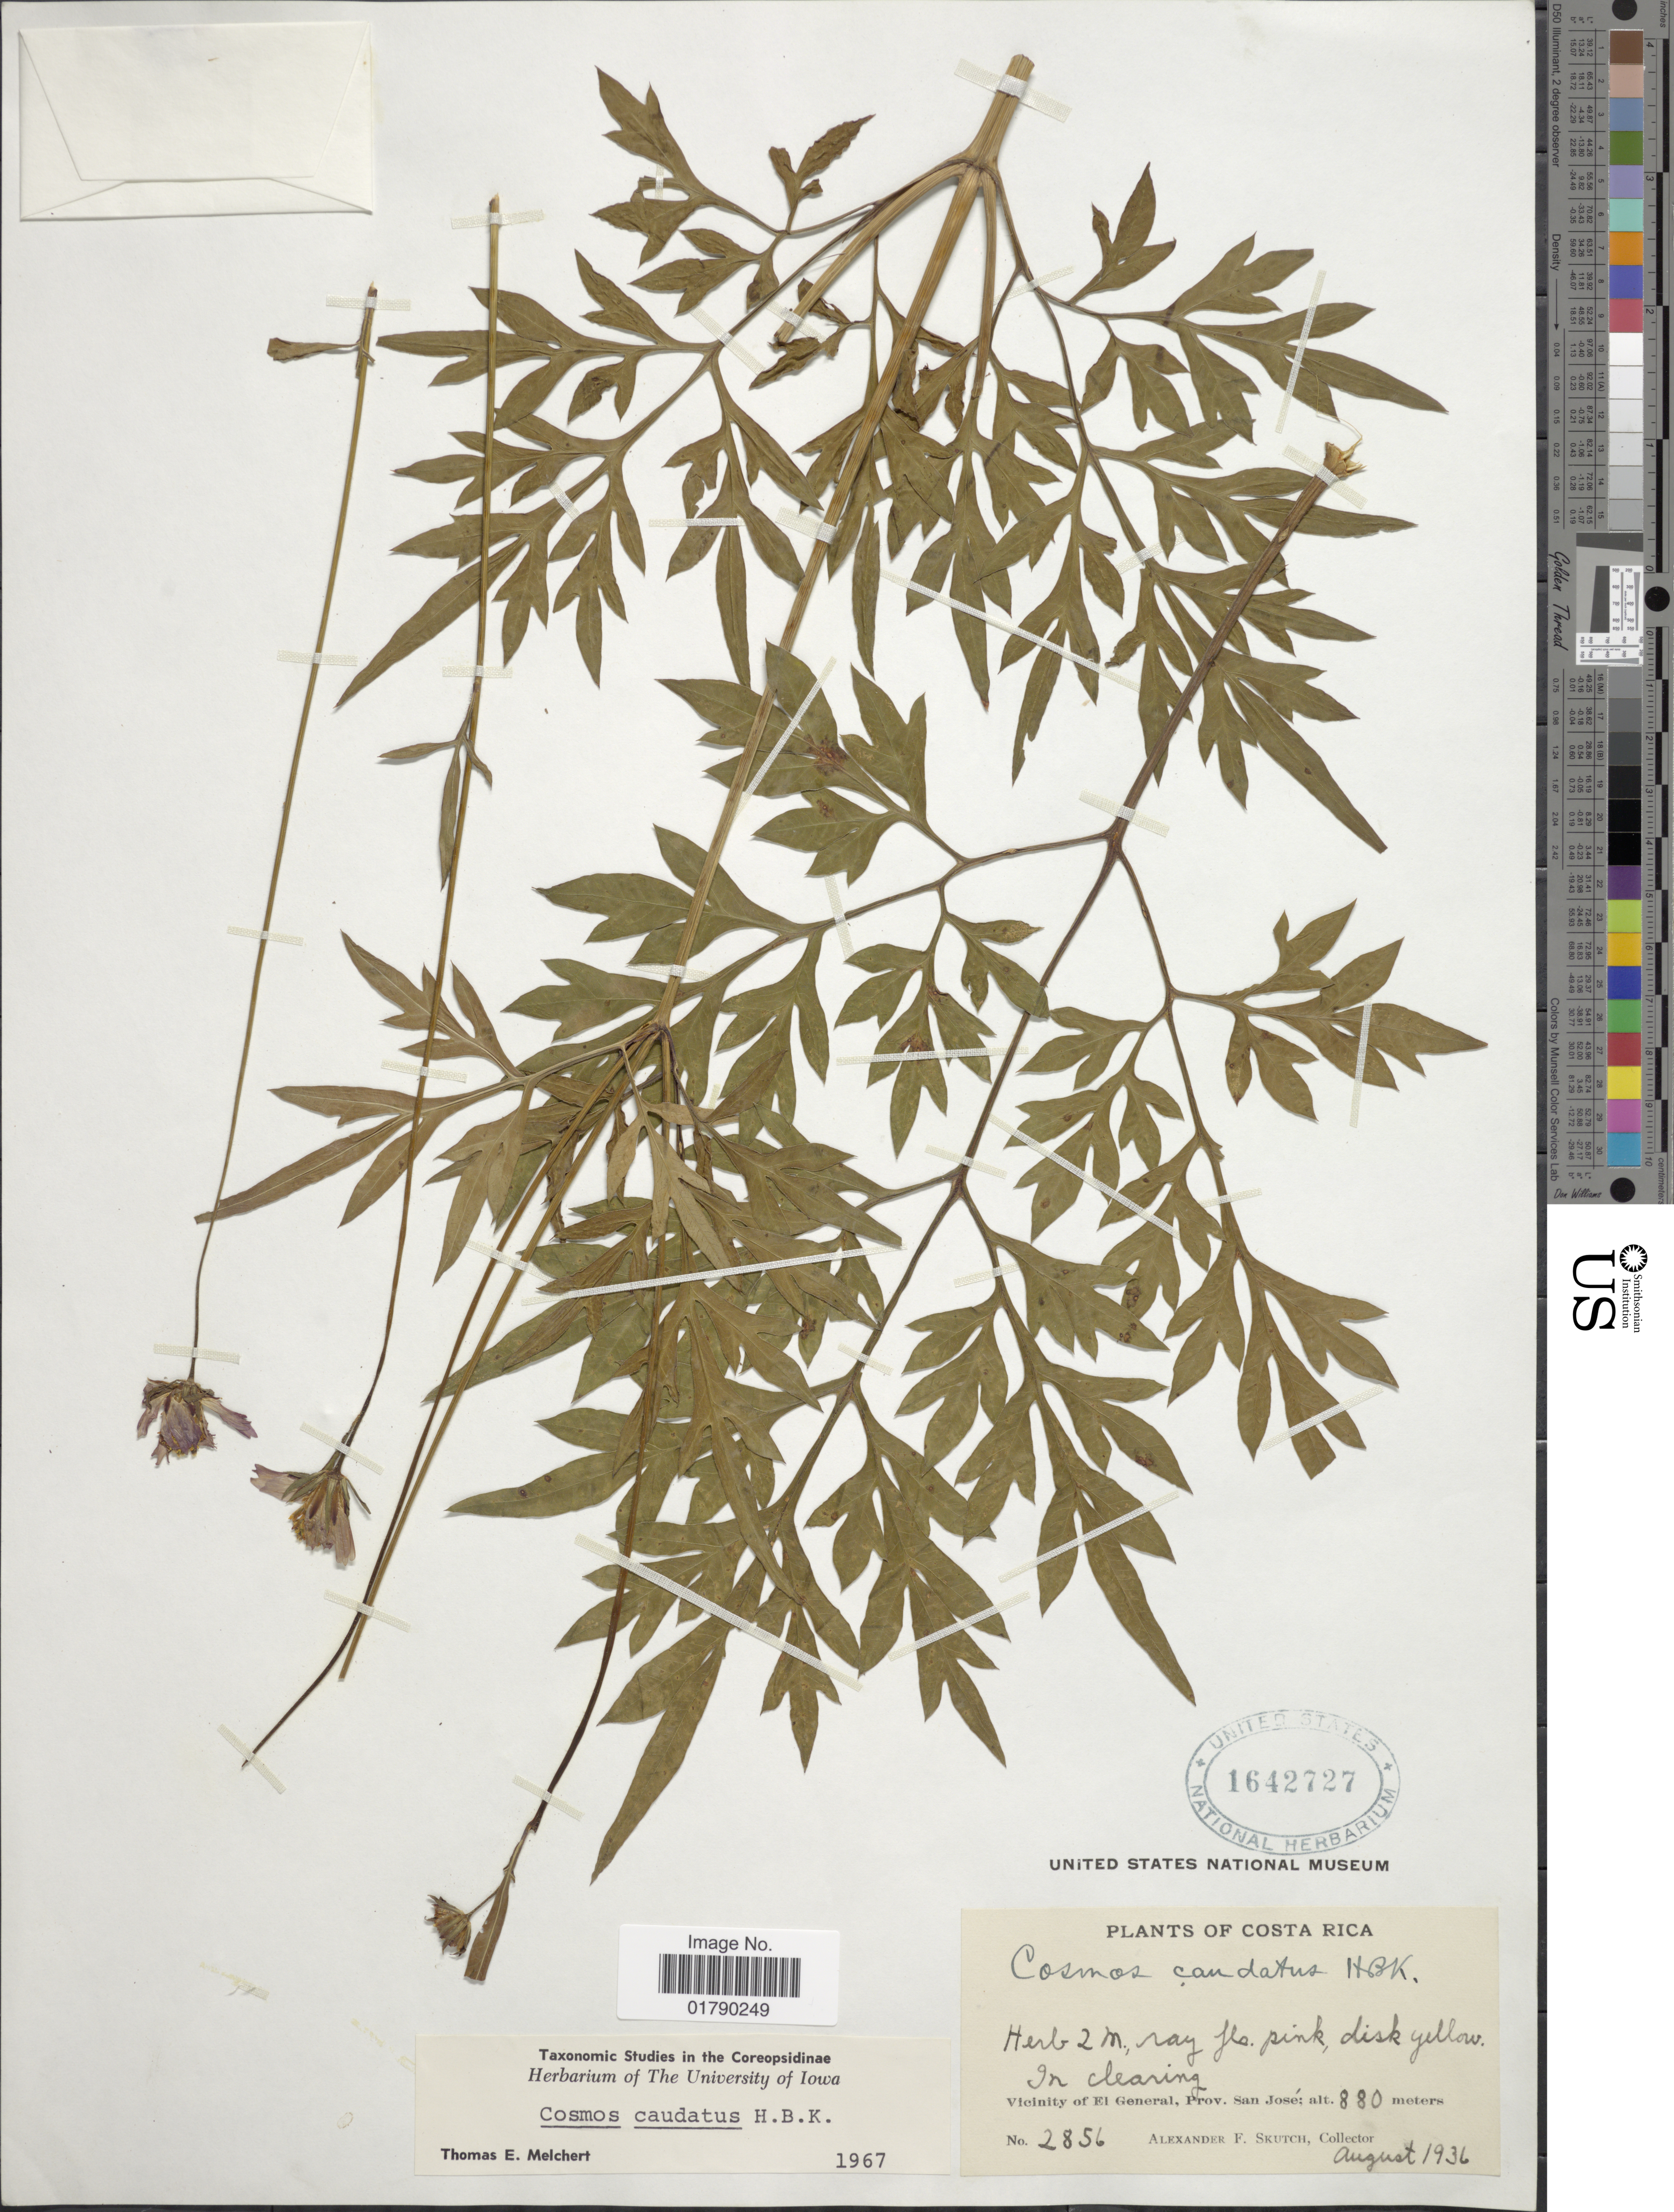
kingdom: Plantae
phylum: Tracheophyta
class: Magnoliopsida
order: Asterales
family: Asteraceae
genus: Cosmos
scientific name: Cosmos caudatus var. exaristatus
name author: Sherff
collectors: A. F. Skutch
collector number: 2856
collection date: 1936-08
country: Costa Rica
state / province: San José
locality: Vicinity of El General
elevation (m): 880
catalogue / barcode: US 1642727